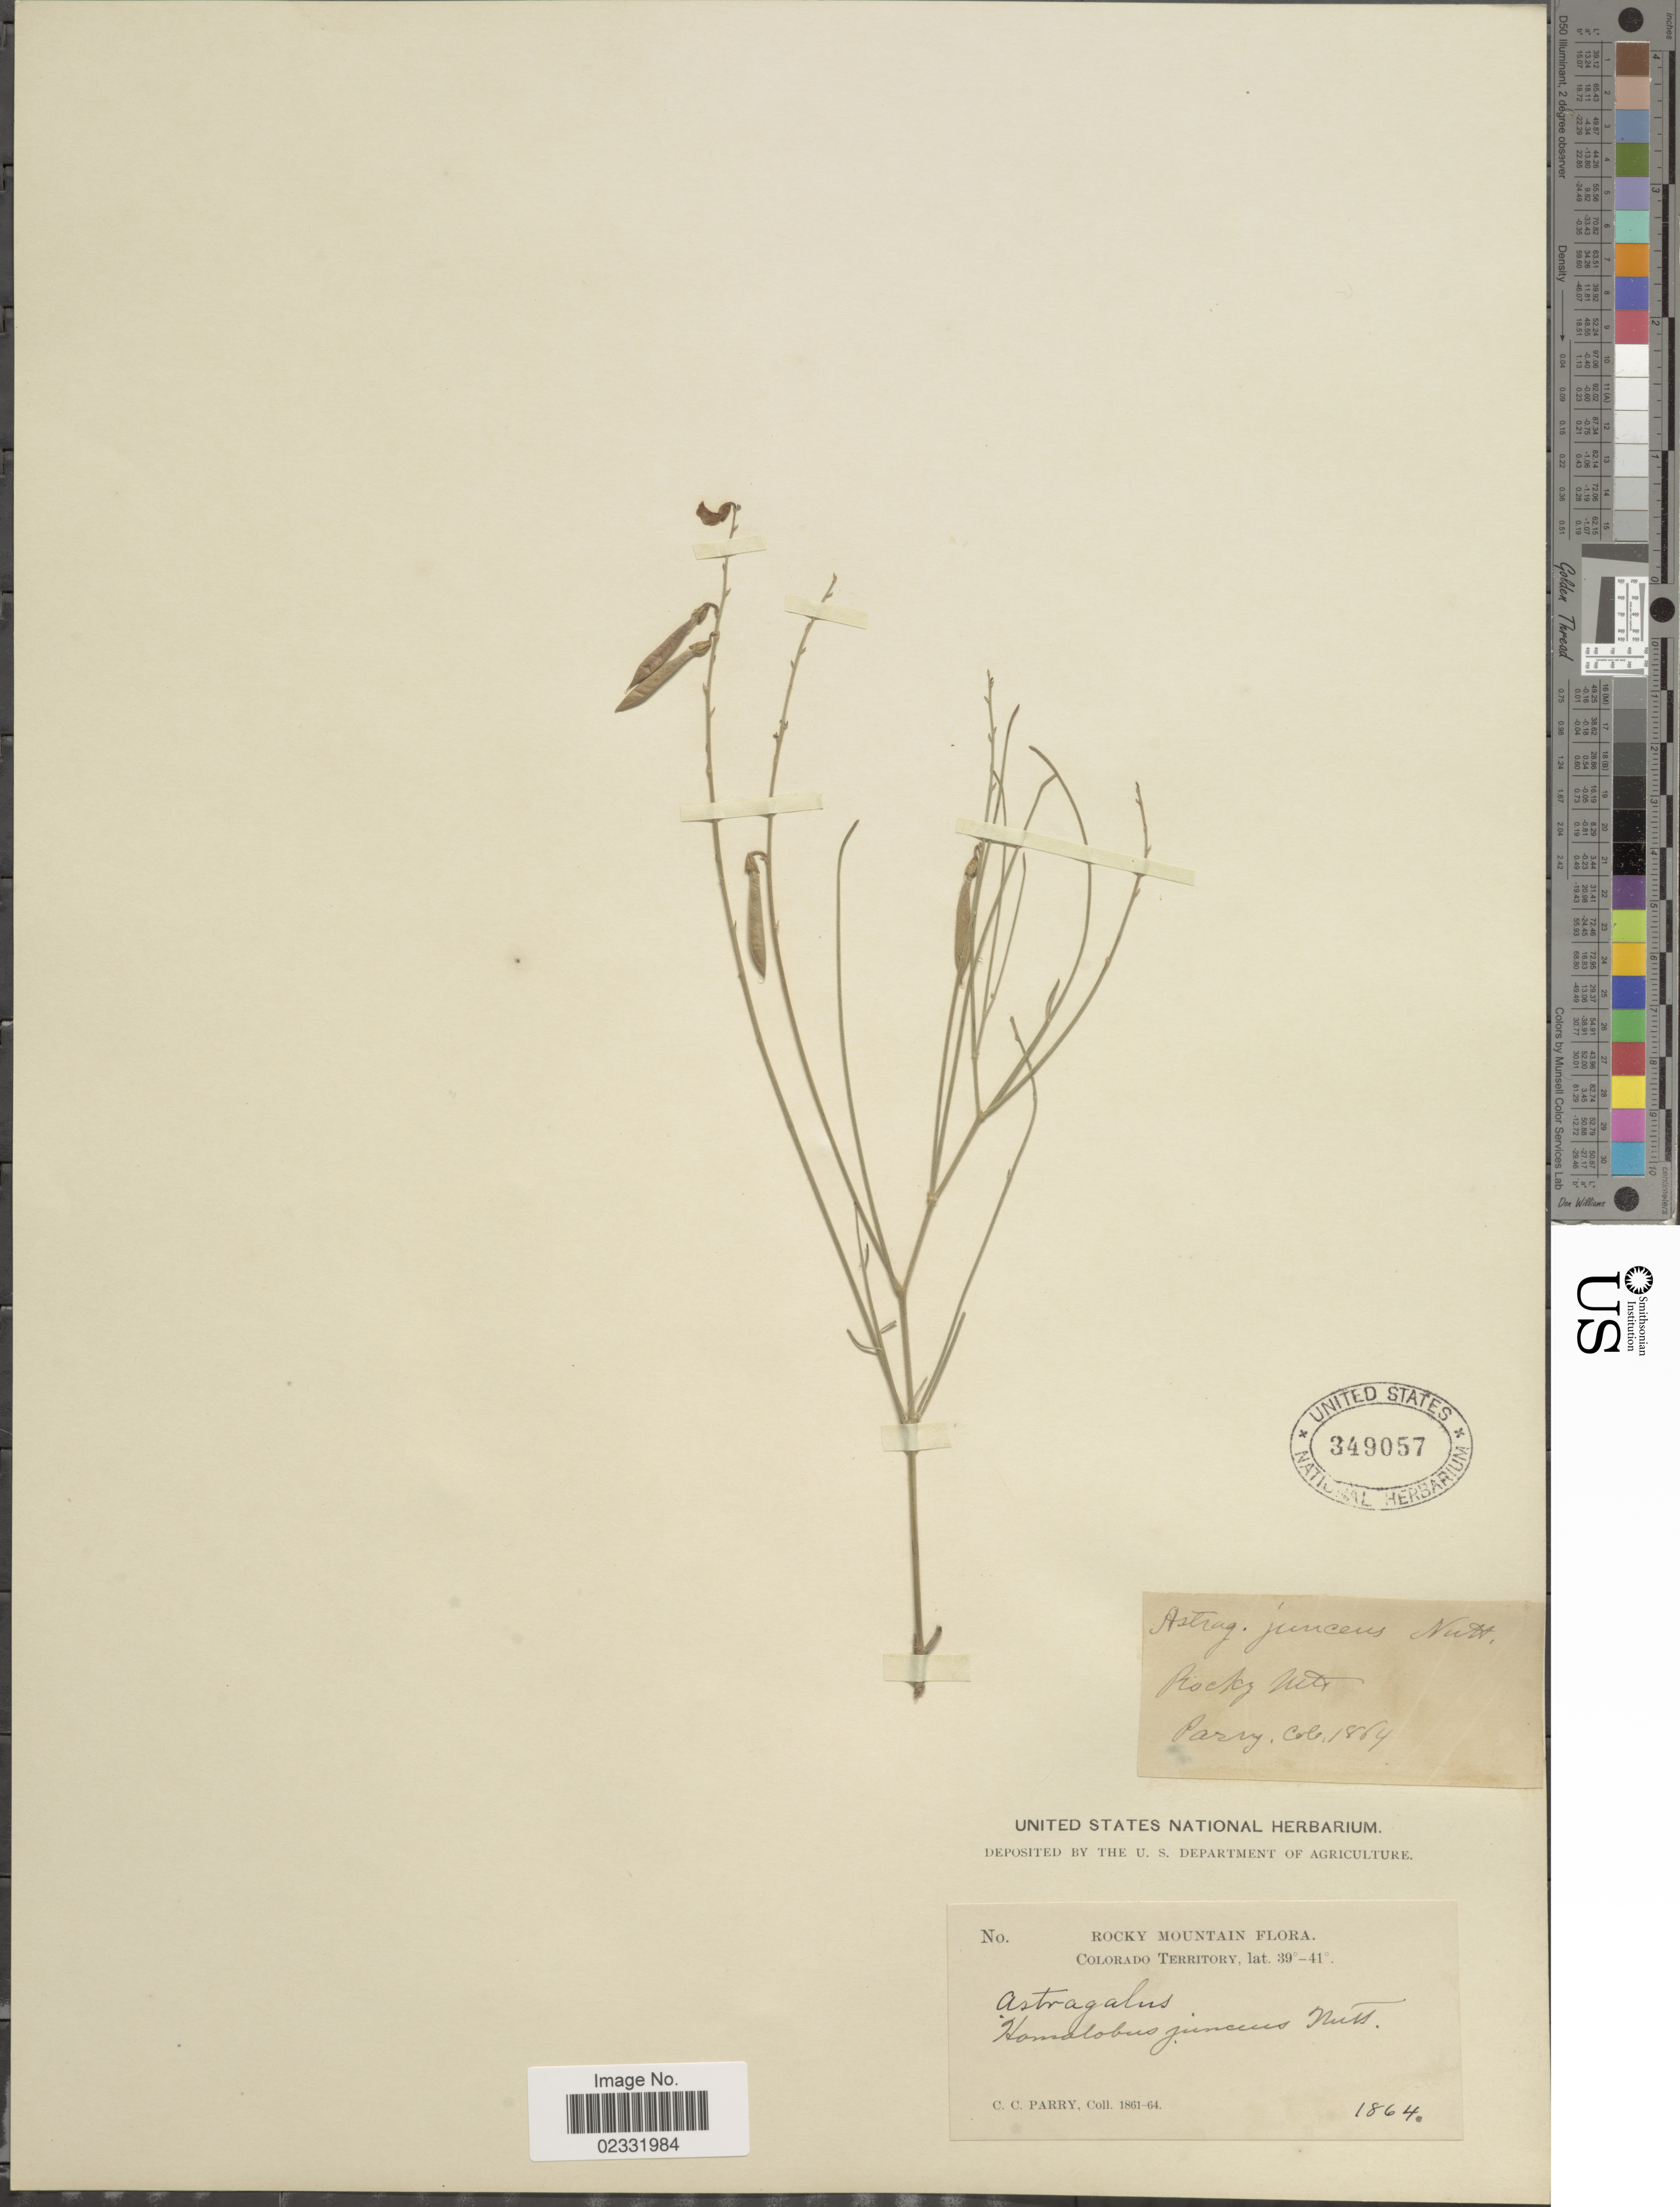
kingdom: Plantae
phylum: Tracheophyta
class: Magnoliopsida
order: Fabales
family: Fabaceae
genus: Astragalus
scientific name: Astragalus junceus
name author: Spreng. & Ledeb.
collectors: C. C. Parry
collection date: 1864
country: United States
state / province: Colorado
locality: Rocky Mountain. Colorado Territory.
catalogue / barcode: US 349057